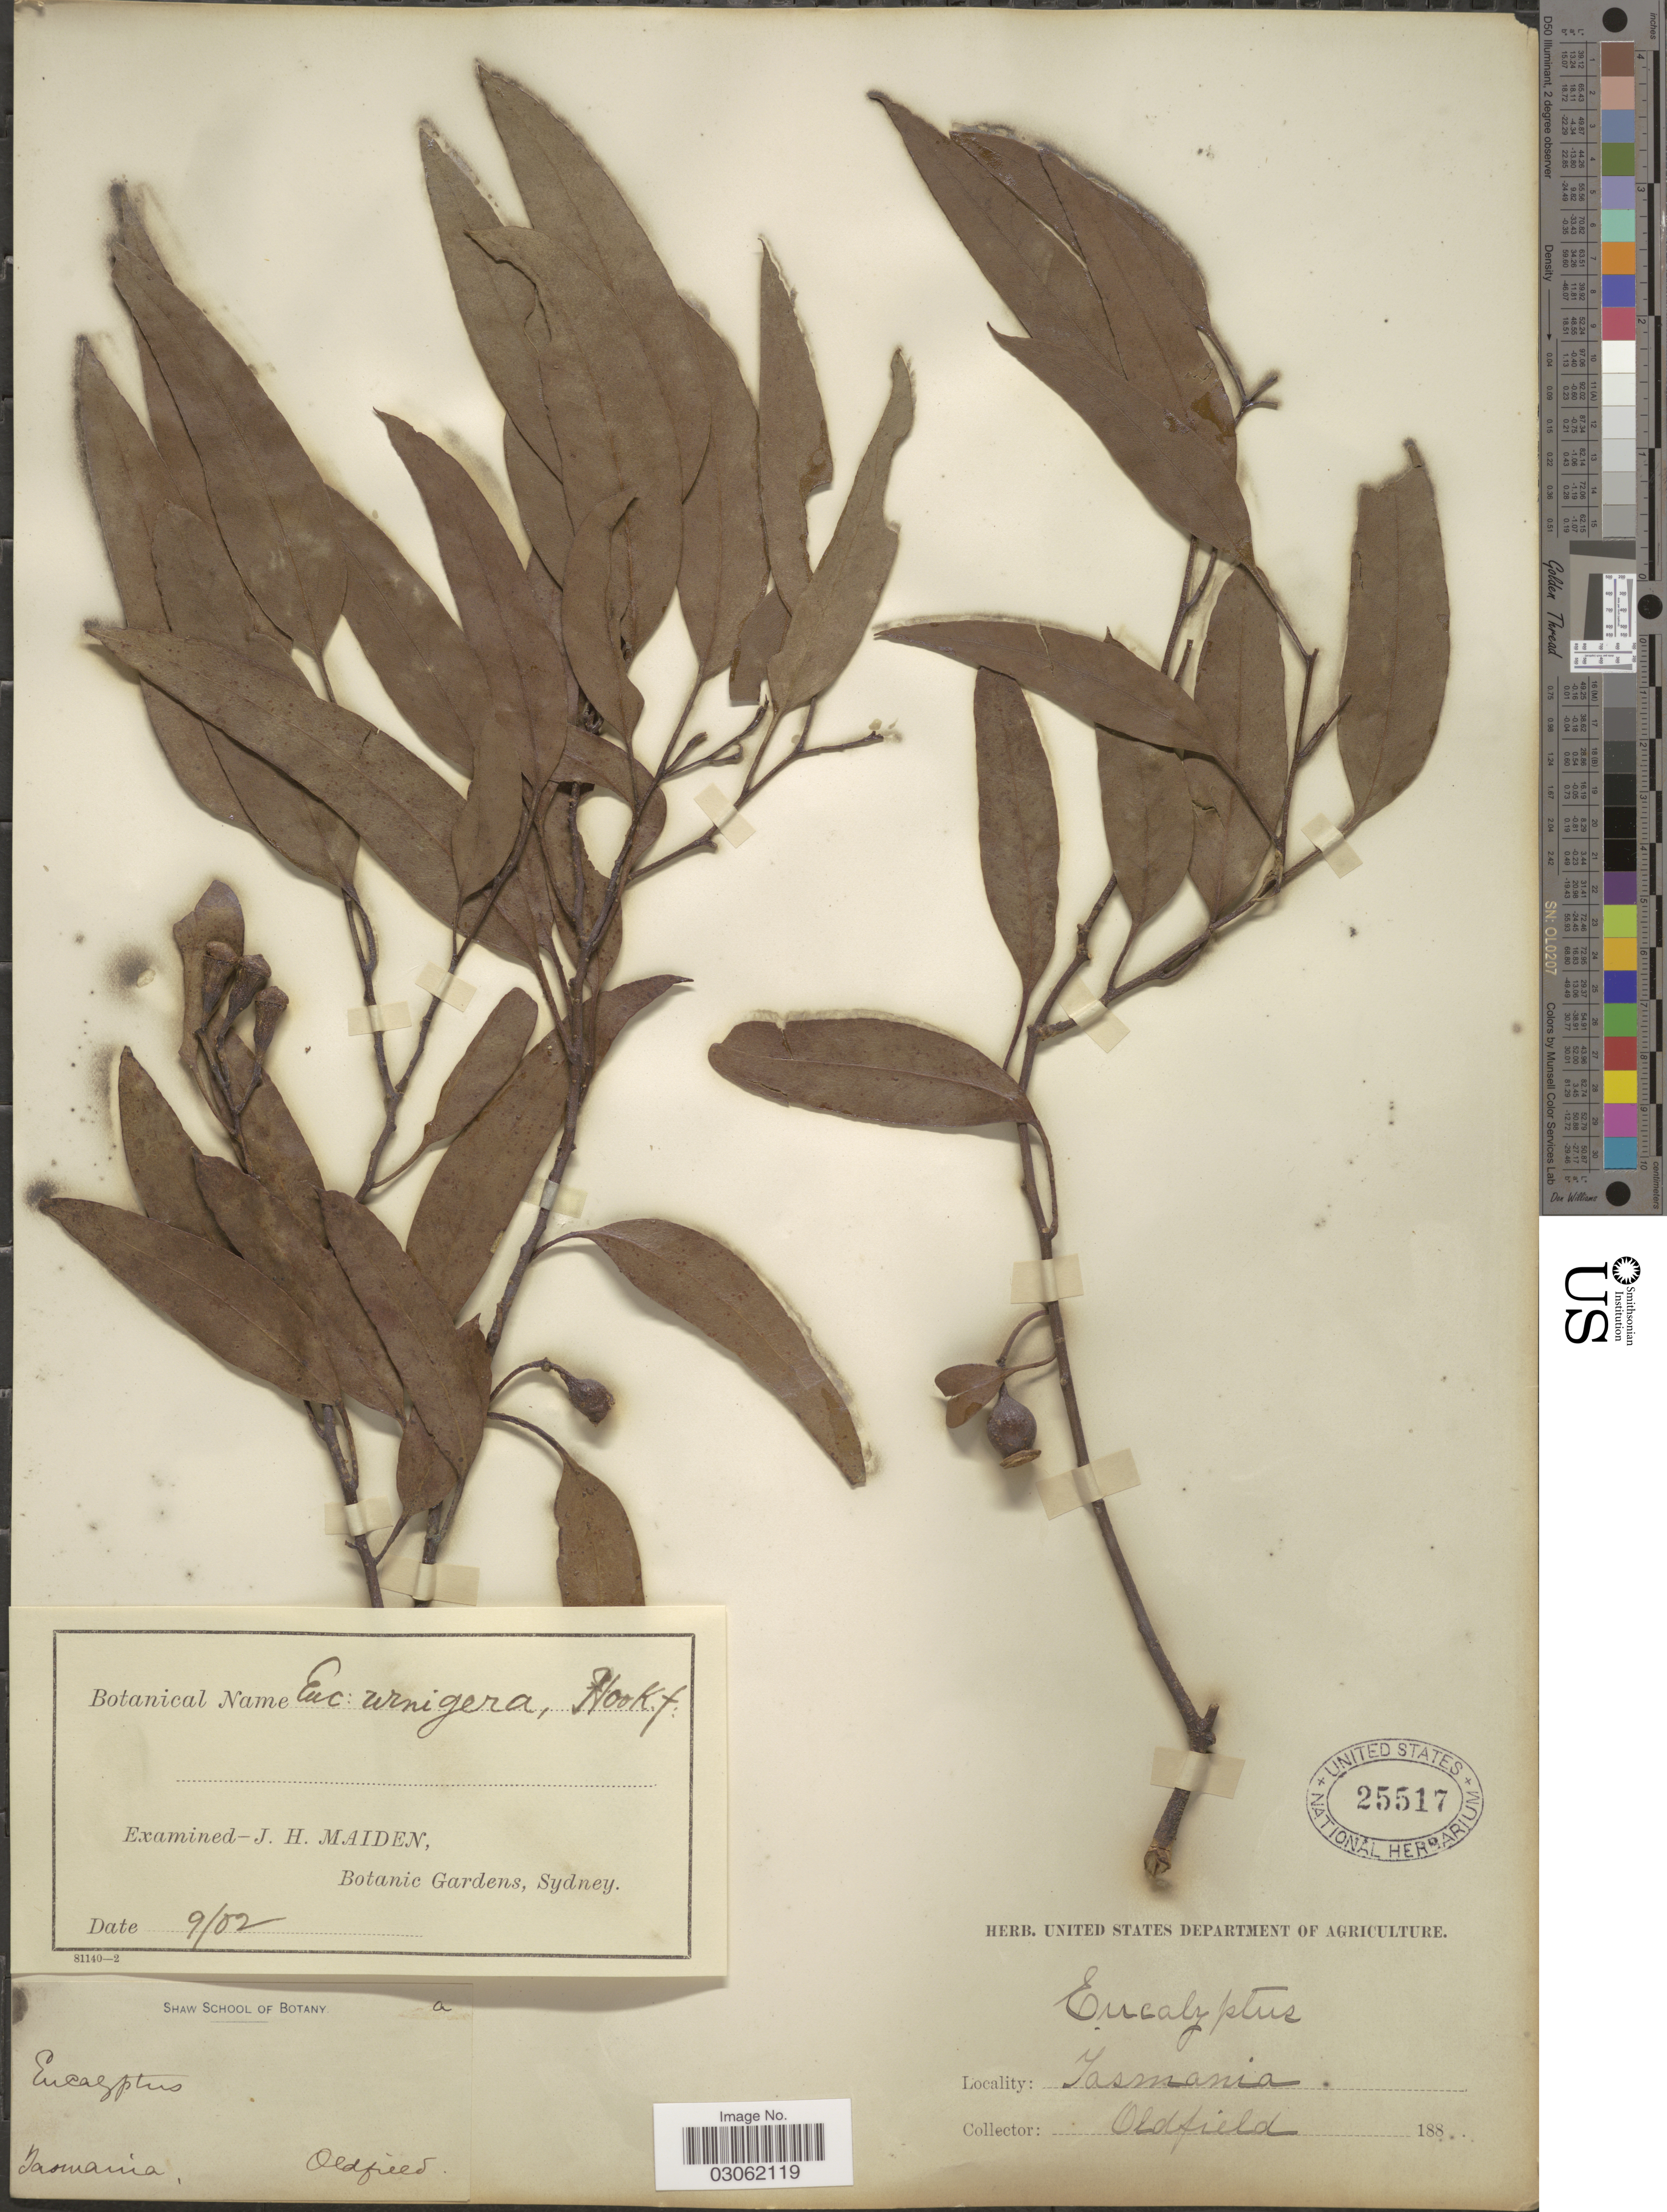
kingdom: Plantae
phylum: Tracheophyta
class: Magnoliopsida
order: Myrtales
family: Myrtaceae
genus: Eucalyptus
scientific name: Eucalyptus urnigera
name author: Hook. f.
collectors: Oldfield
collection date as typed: Transcribed d/m/y: /9/2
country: Australia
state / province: Tasmania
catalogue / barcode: US 25517